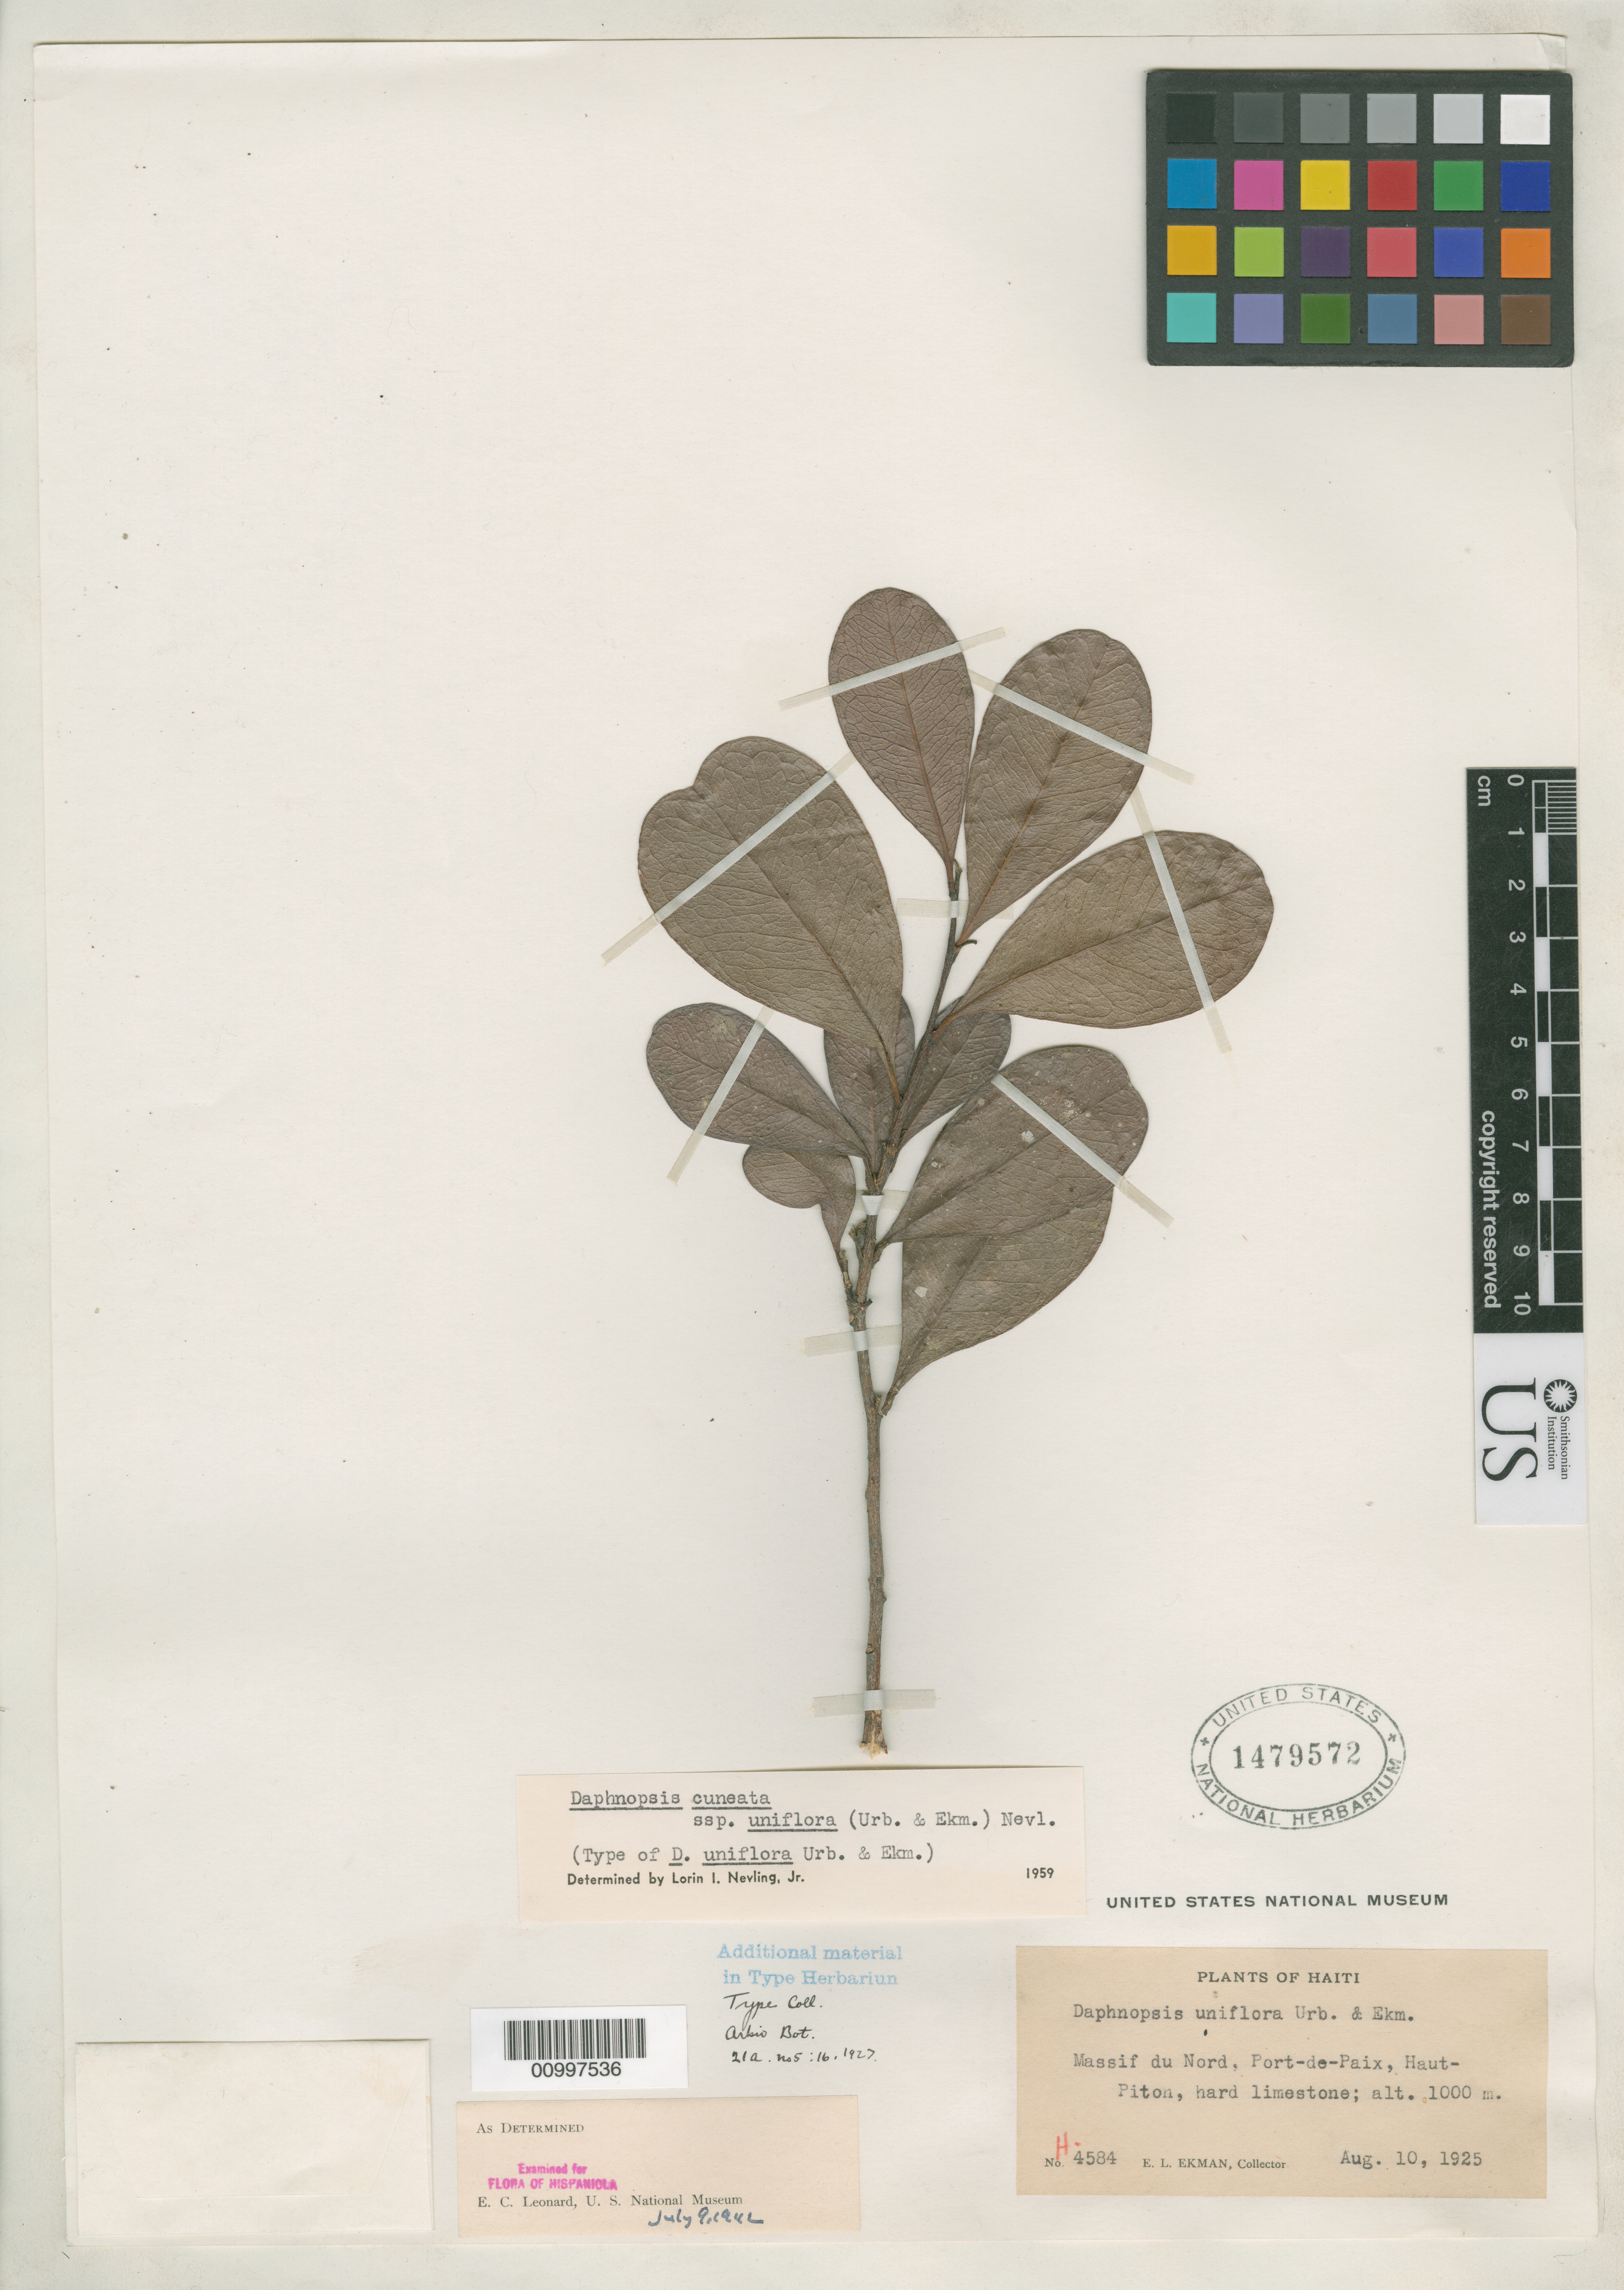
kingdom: Plantae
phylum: Tracheophyta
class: Magnoliopsida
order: Malvales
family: Thymelaeaceae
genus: Daphnopsis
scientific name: Daphnopsis uniflora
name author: Urb. & Ekman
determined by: Nevling, L. I., Jr.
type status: Isotype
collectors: E. L. Ekman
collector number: H4584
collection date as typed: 10 Aug 1925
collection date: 1925-08-10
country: Haiti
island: Hispaniola Island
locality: Massif du Nord, Port-de-Paix, Haut-Piton.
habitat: Hard limeston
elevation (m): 1000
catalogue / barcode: US 1479572